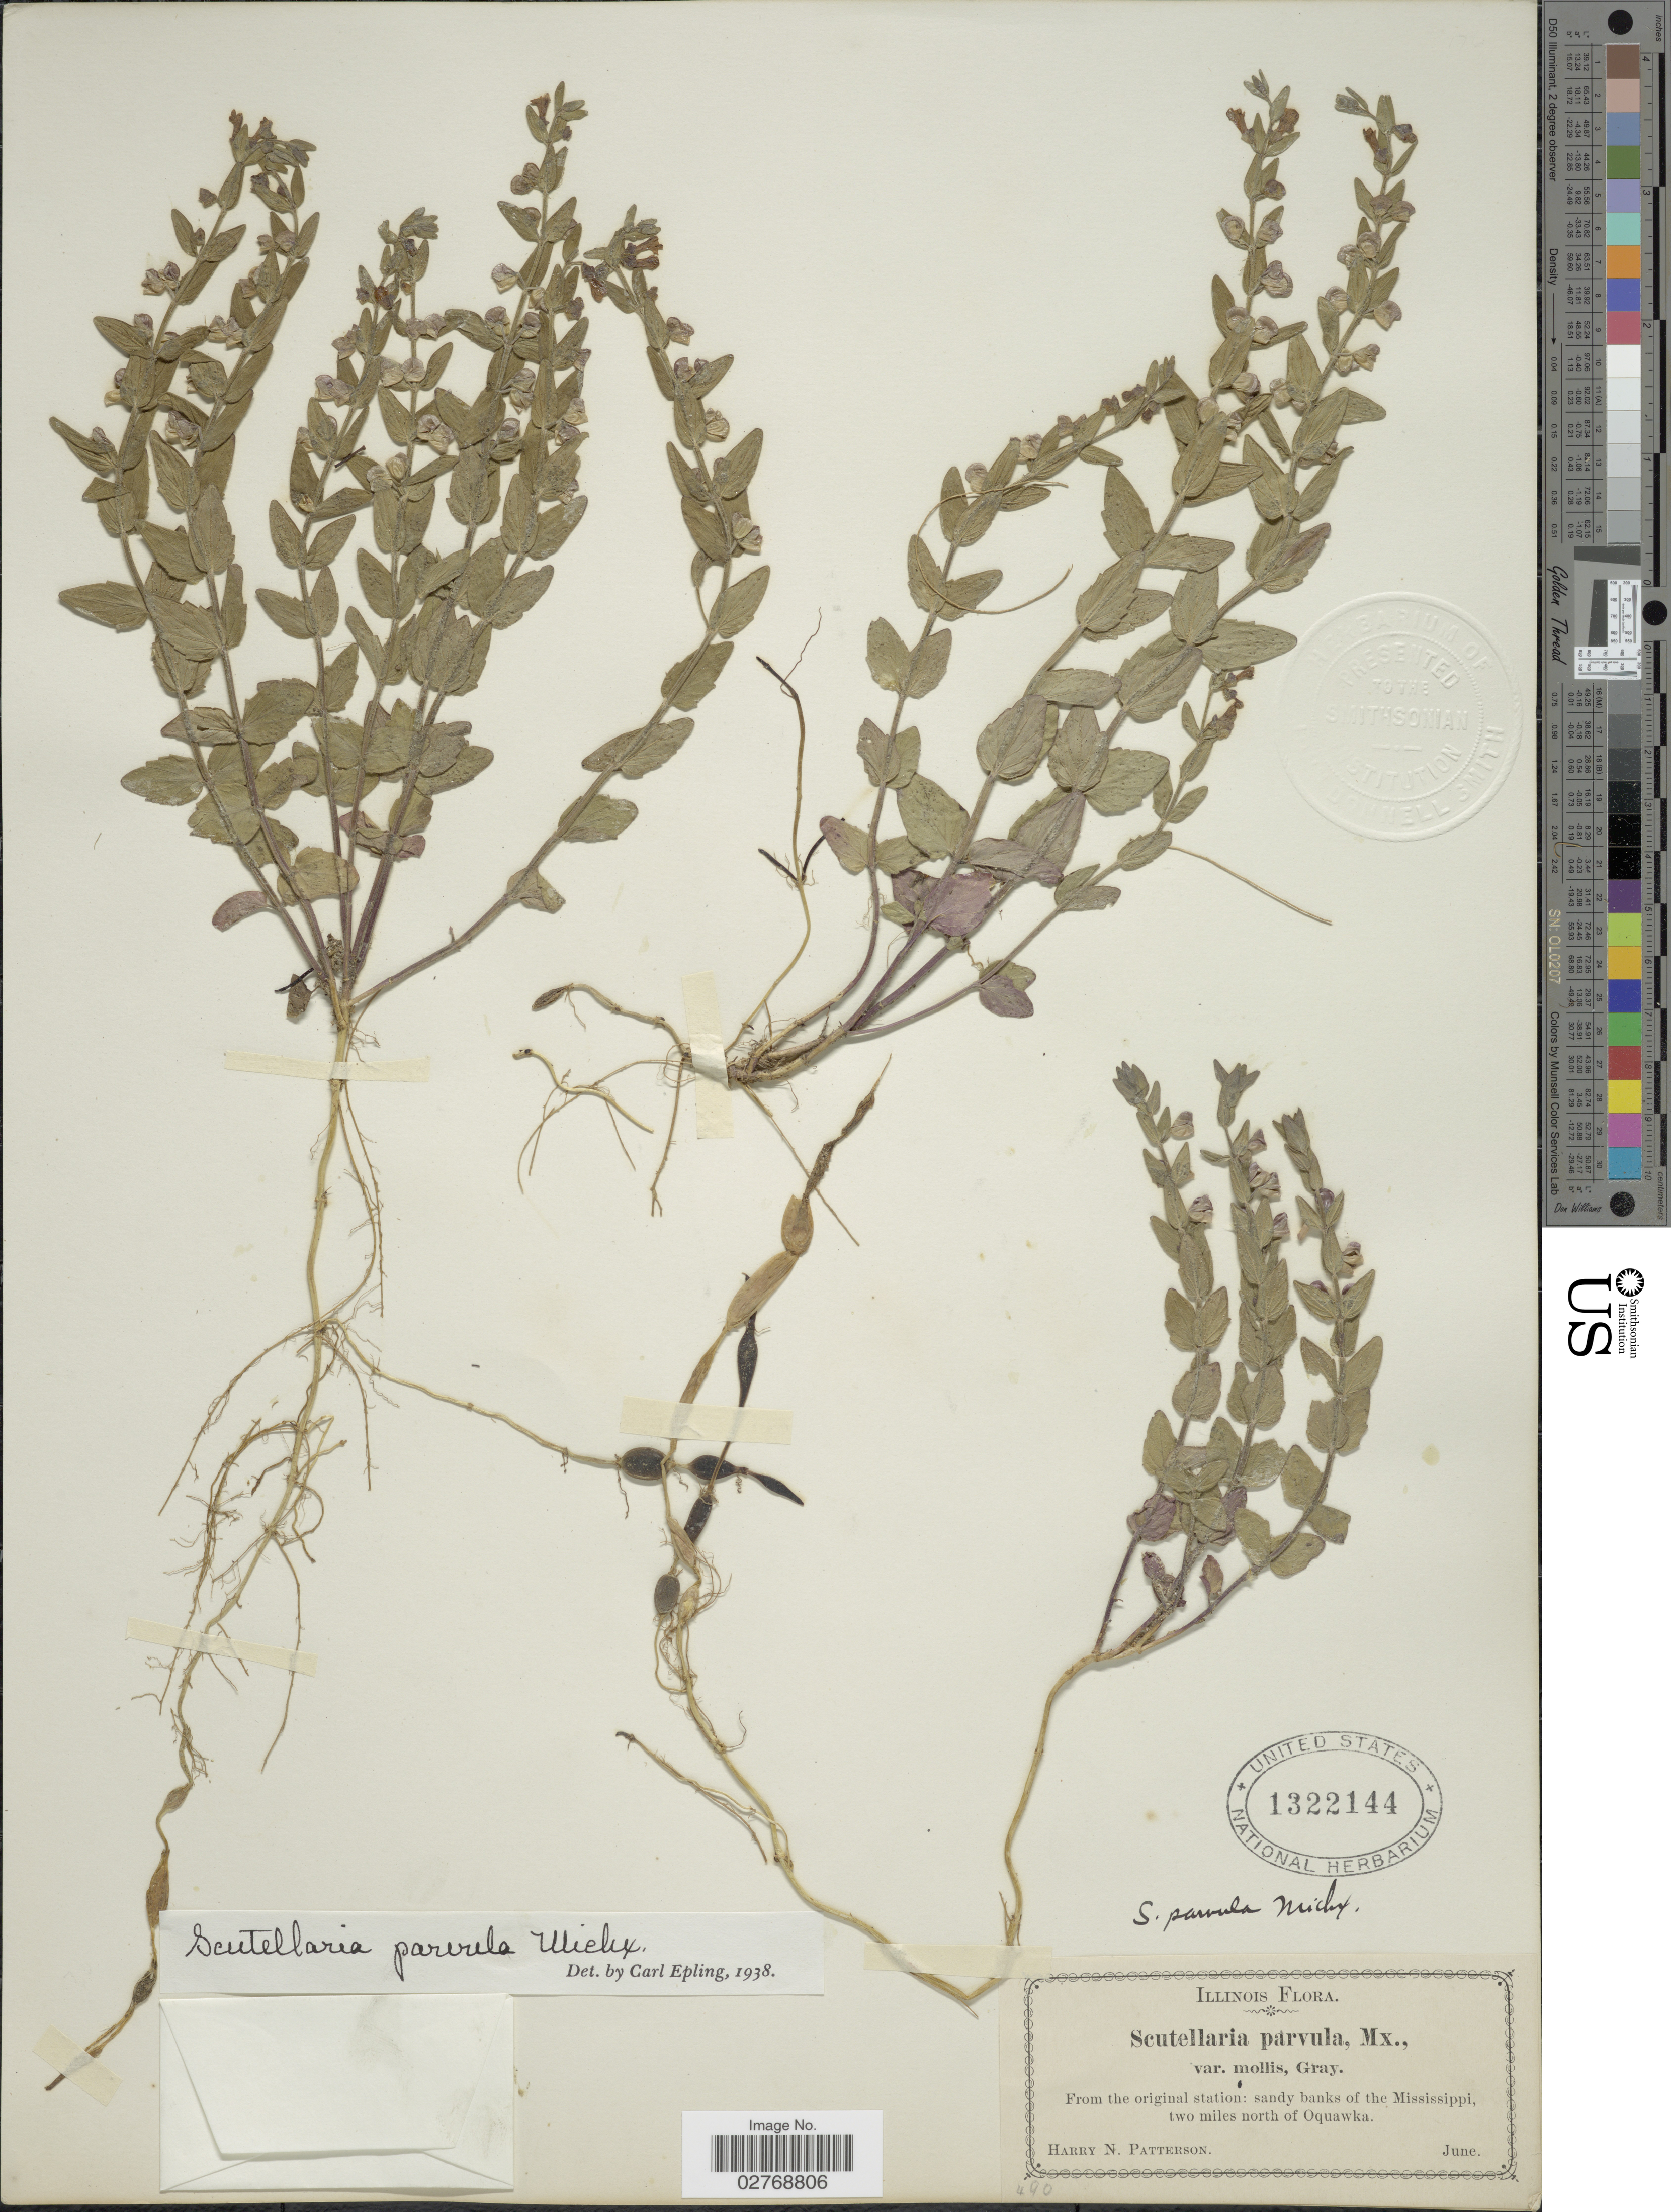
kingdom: Plantae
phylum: Tracheophyta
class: Magnoliopsida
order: Lamiales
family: Lamiaceae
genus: Scutellaria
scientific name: Scutellaria parvula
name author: Michx.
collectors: H. N. Patterson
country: United States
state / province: Illinois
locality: From the original station: sandy banks of the Mississippi, two miles north of Oquawka.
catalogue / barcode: US 1322144